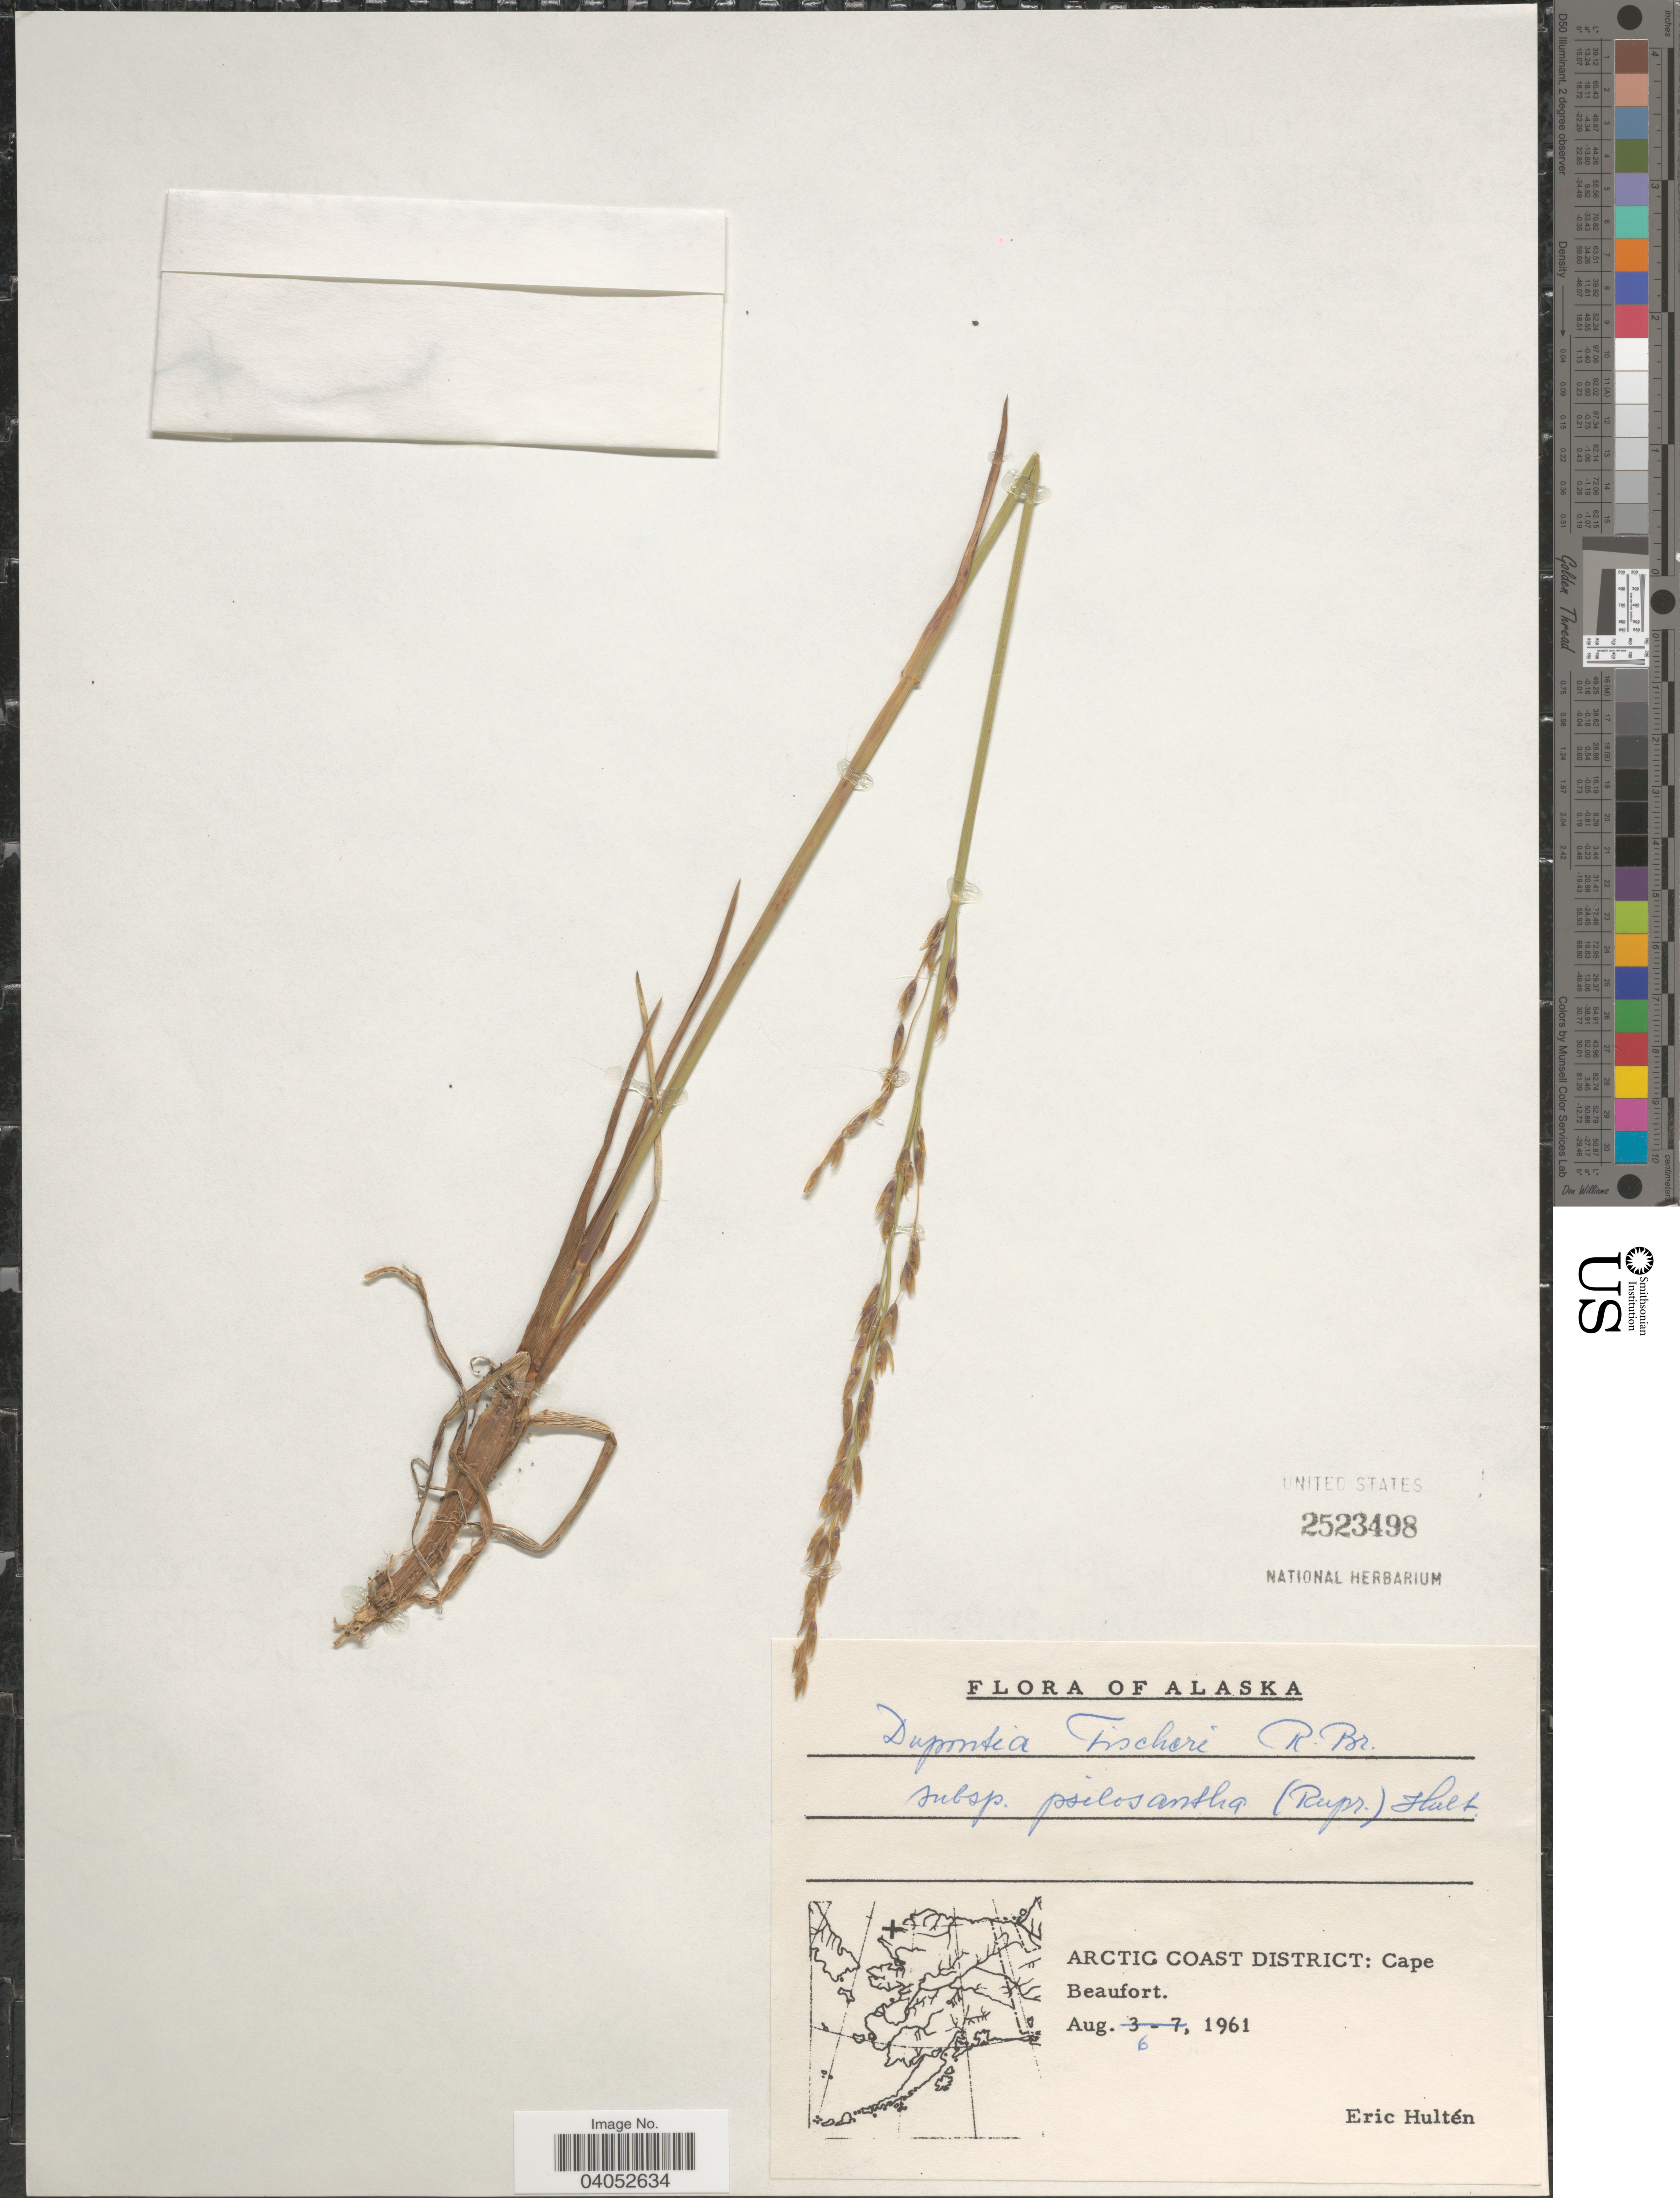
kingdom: Plantae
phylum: Tracheophyta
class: Liliopsida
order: Poales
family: Poaceae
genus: Dupontia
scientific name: Dupontia fisheri subsp. psilosantha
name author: (Rupr.) Hultén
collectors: E. G. Hultén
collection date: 1961-08-06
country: United States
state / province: Alaska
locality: Arctic Coast District: Cape Beaufort.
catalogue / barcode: US 2523498